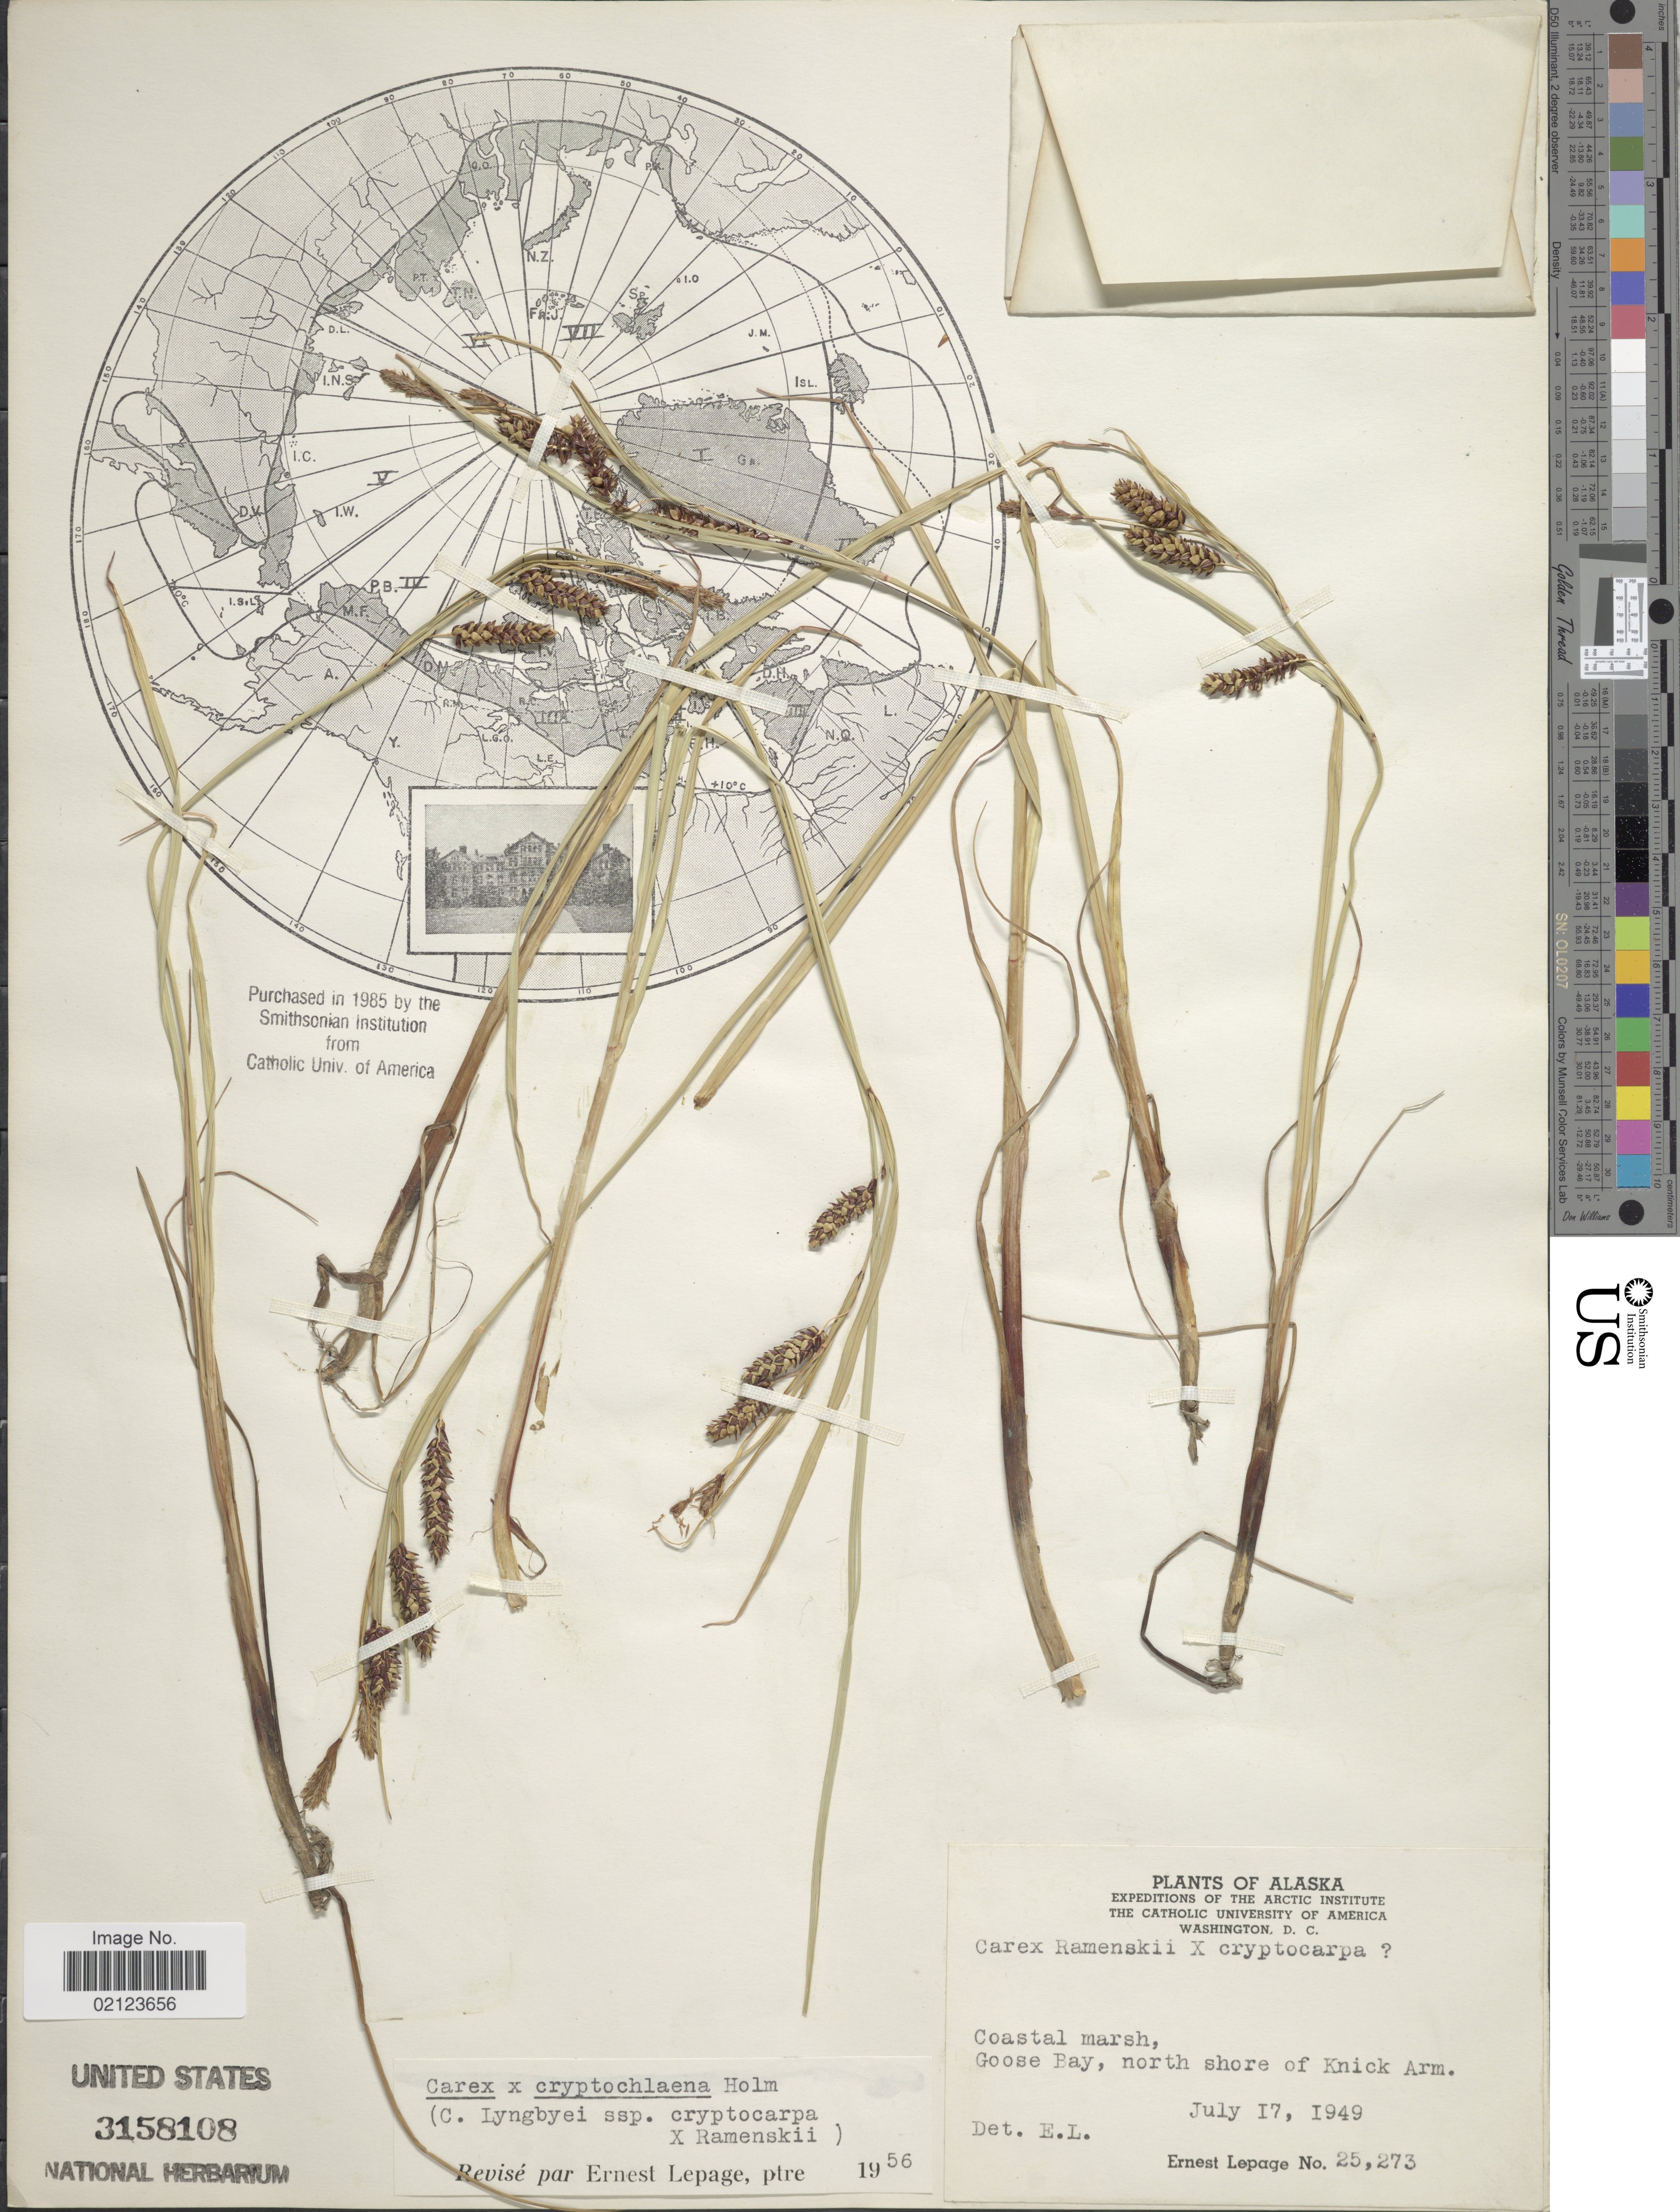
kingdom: Plantae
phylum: Tracheophyta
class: Liliopsida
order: Poales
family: Cyperaceae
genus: Carex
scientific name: Carex lyngbyei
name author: Hornem.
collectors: E. Lepage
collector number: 25273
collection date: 1949-07-17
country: United States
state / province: Alaska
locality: Coastal marsh, Goose Bay, north shore of Knick Arm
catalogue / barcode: US 3158108